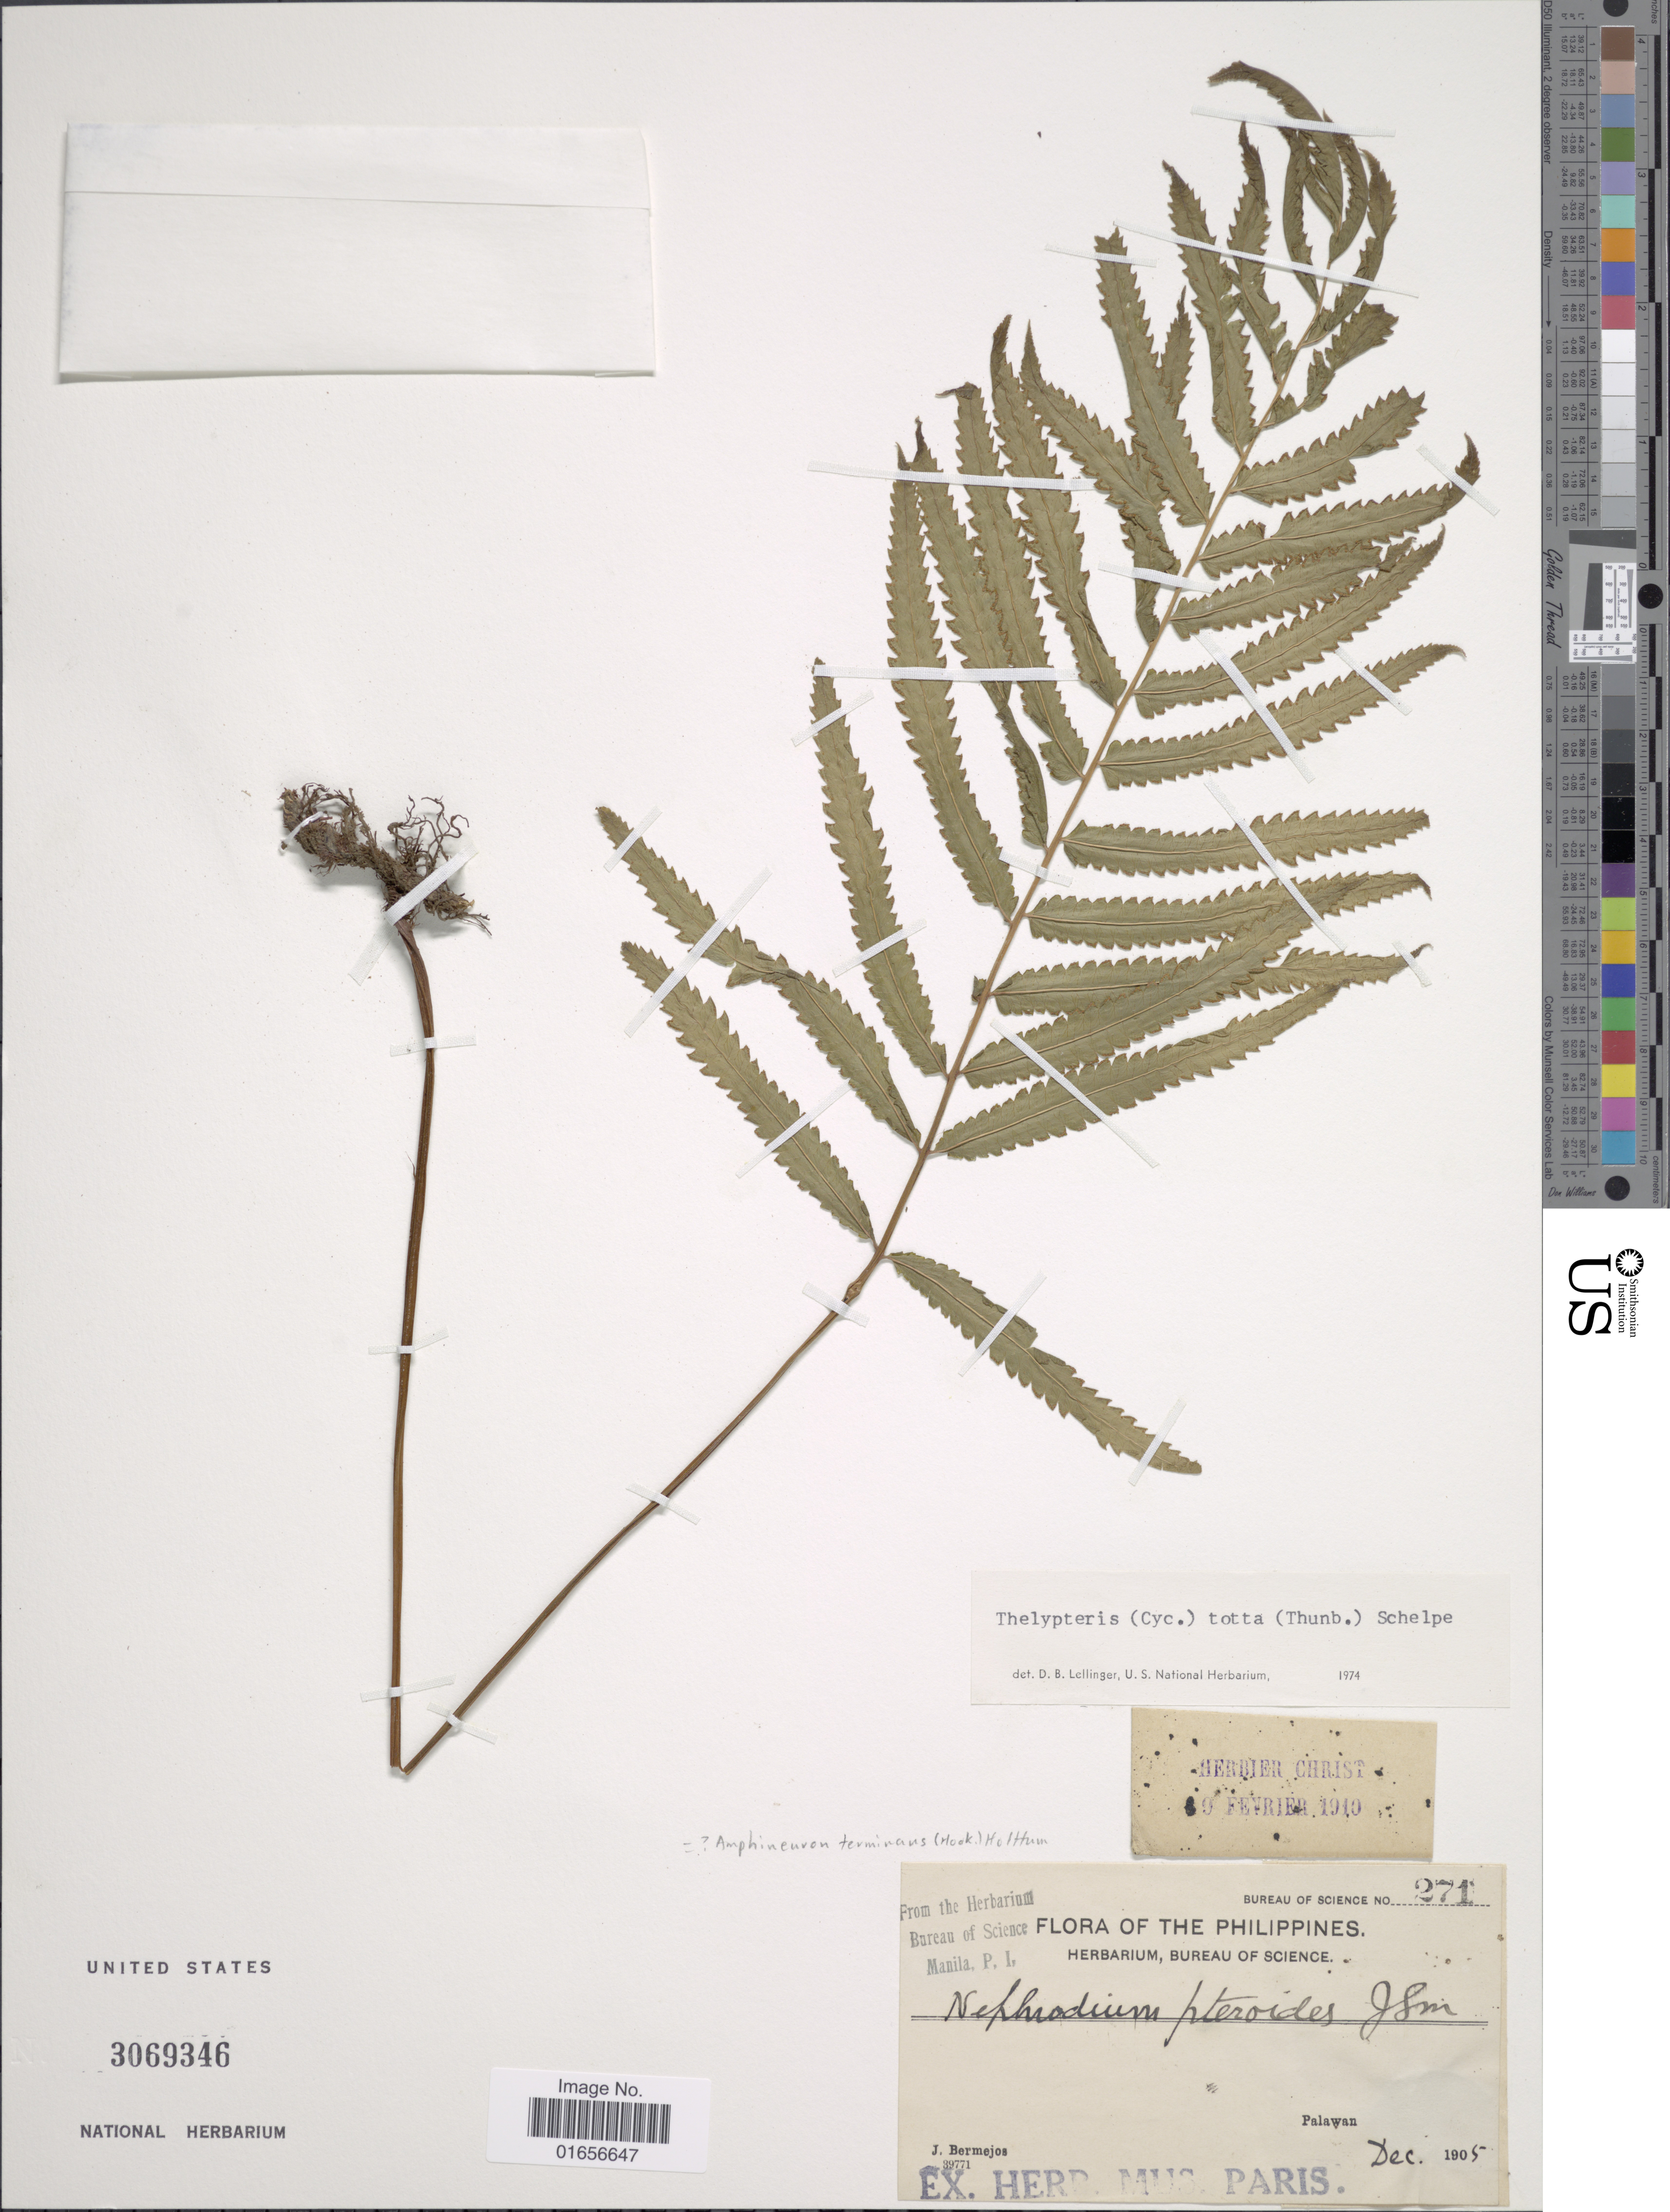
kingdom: Plantae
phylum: Tracheophyta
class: Polypodiopsida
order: Polypodiales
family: Thelypteridaceae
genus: Amphineuron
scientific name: Amphineuron terminans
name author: (J. Sm. ex Hook.) Holttum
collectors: J. Bermejos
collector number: Bureau of Science 271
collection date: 1905-12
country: Philippines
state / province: Mimaropa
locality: The Philippines, Palawan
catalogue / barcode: US 3069346